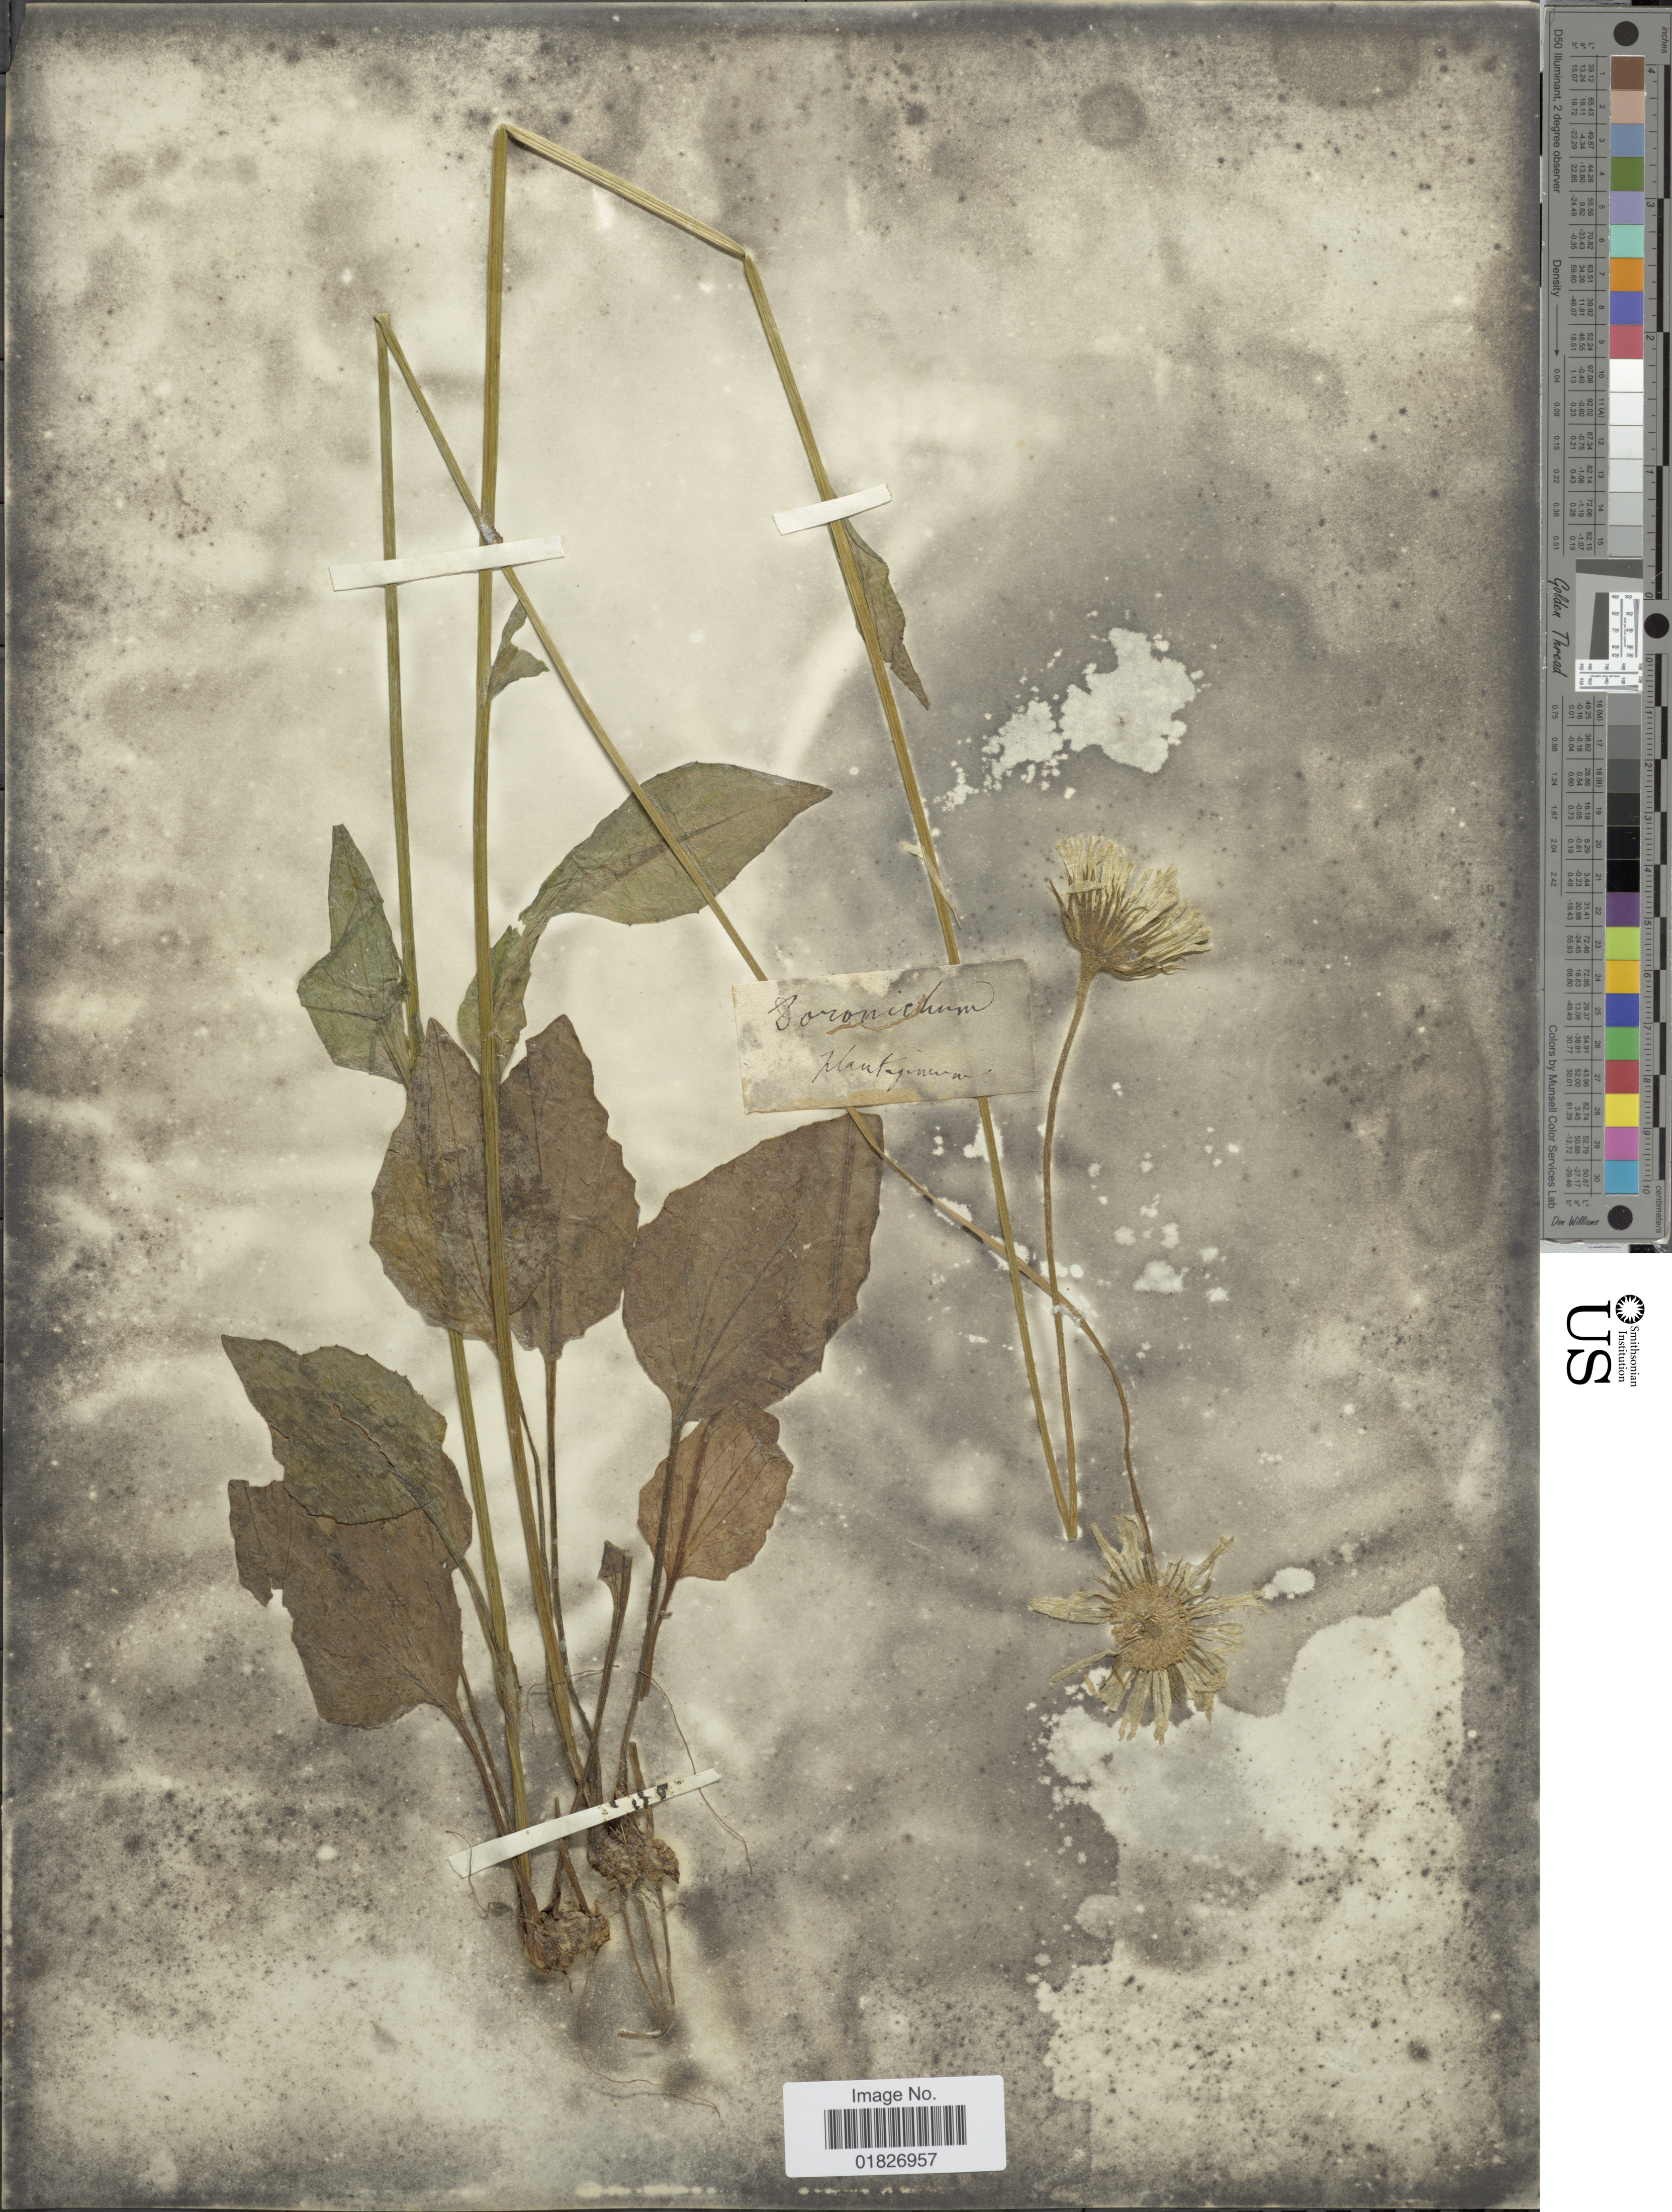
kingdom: Plantae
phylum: Tracheophyta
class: Magnoliopsida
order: Asterales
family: Asteraceae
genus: Doronicum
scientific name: Doronicum sp.